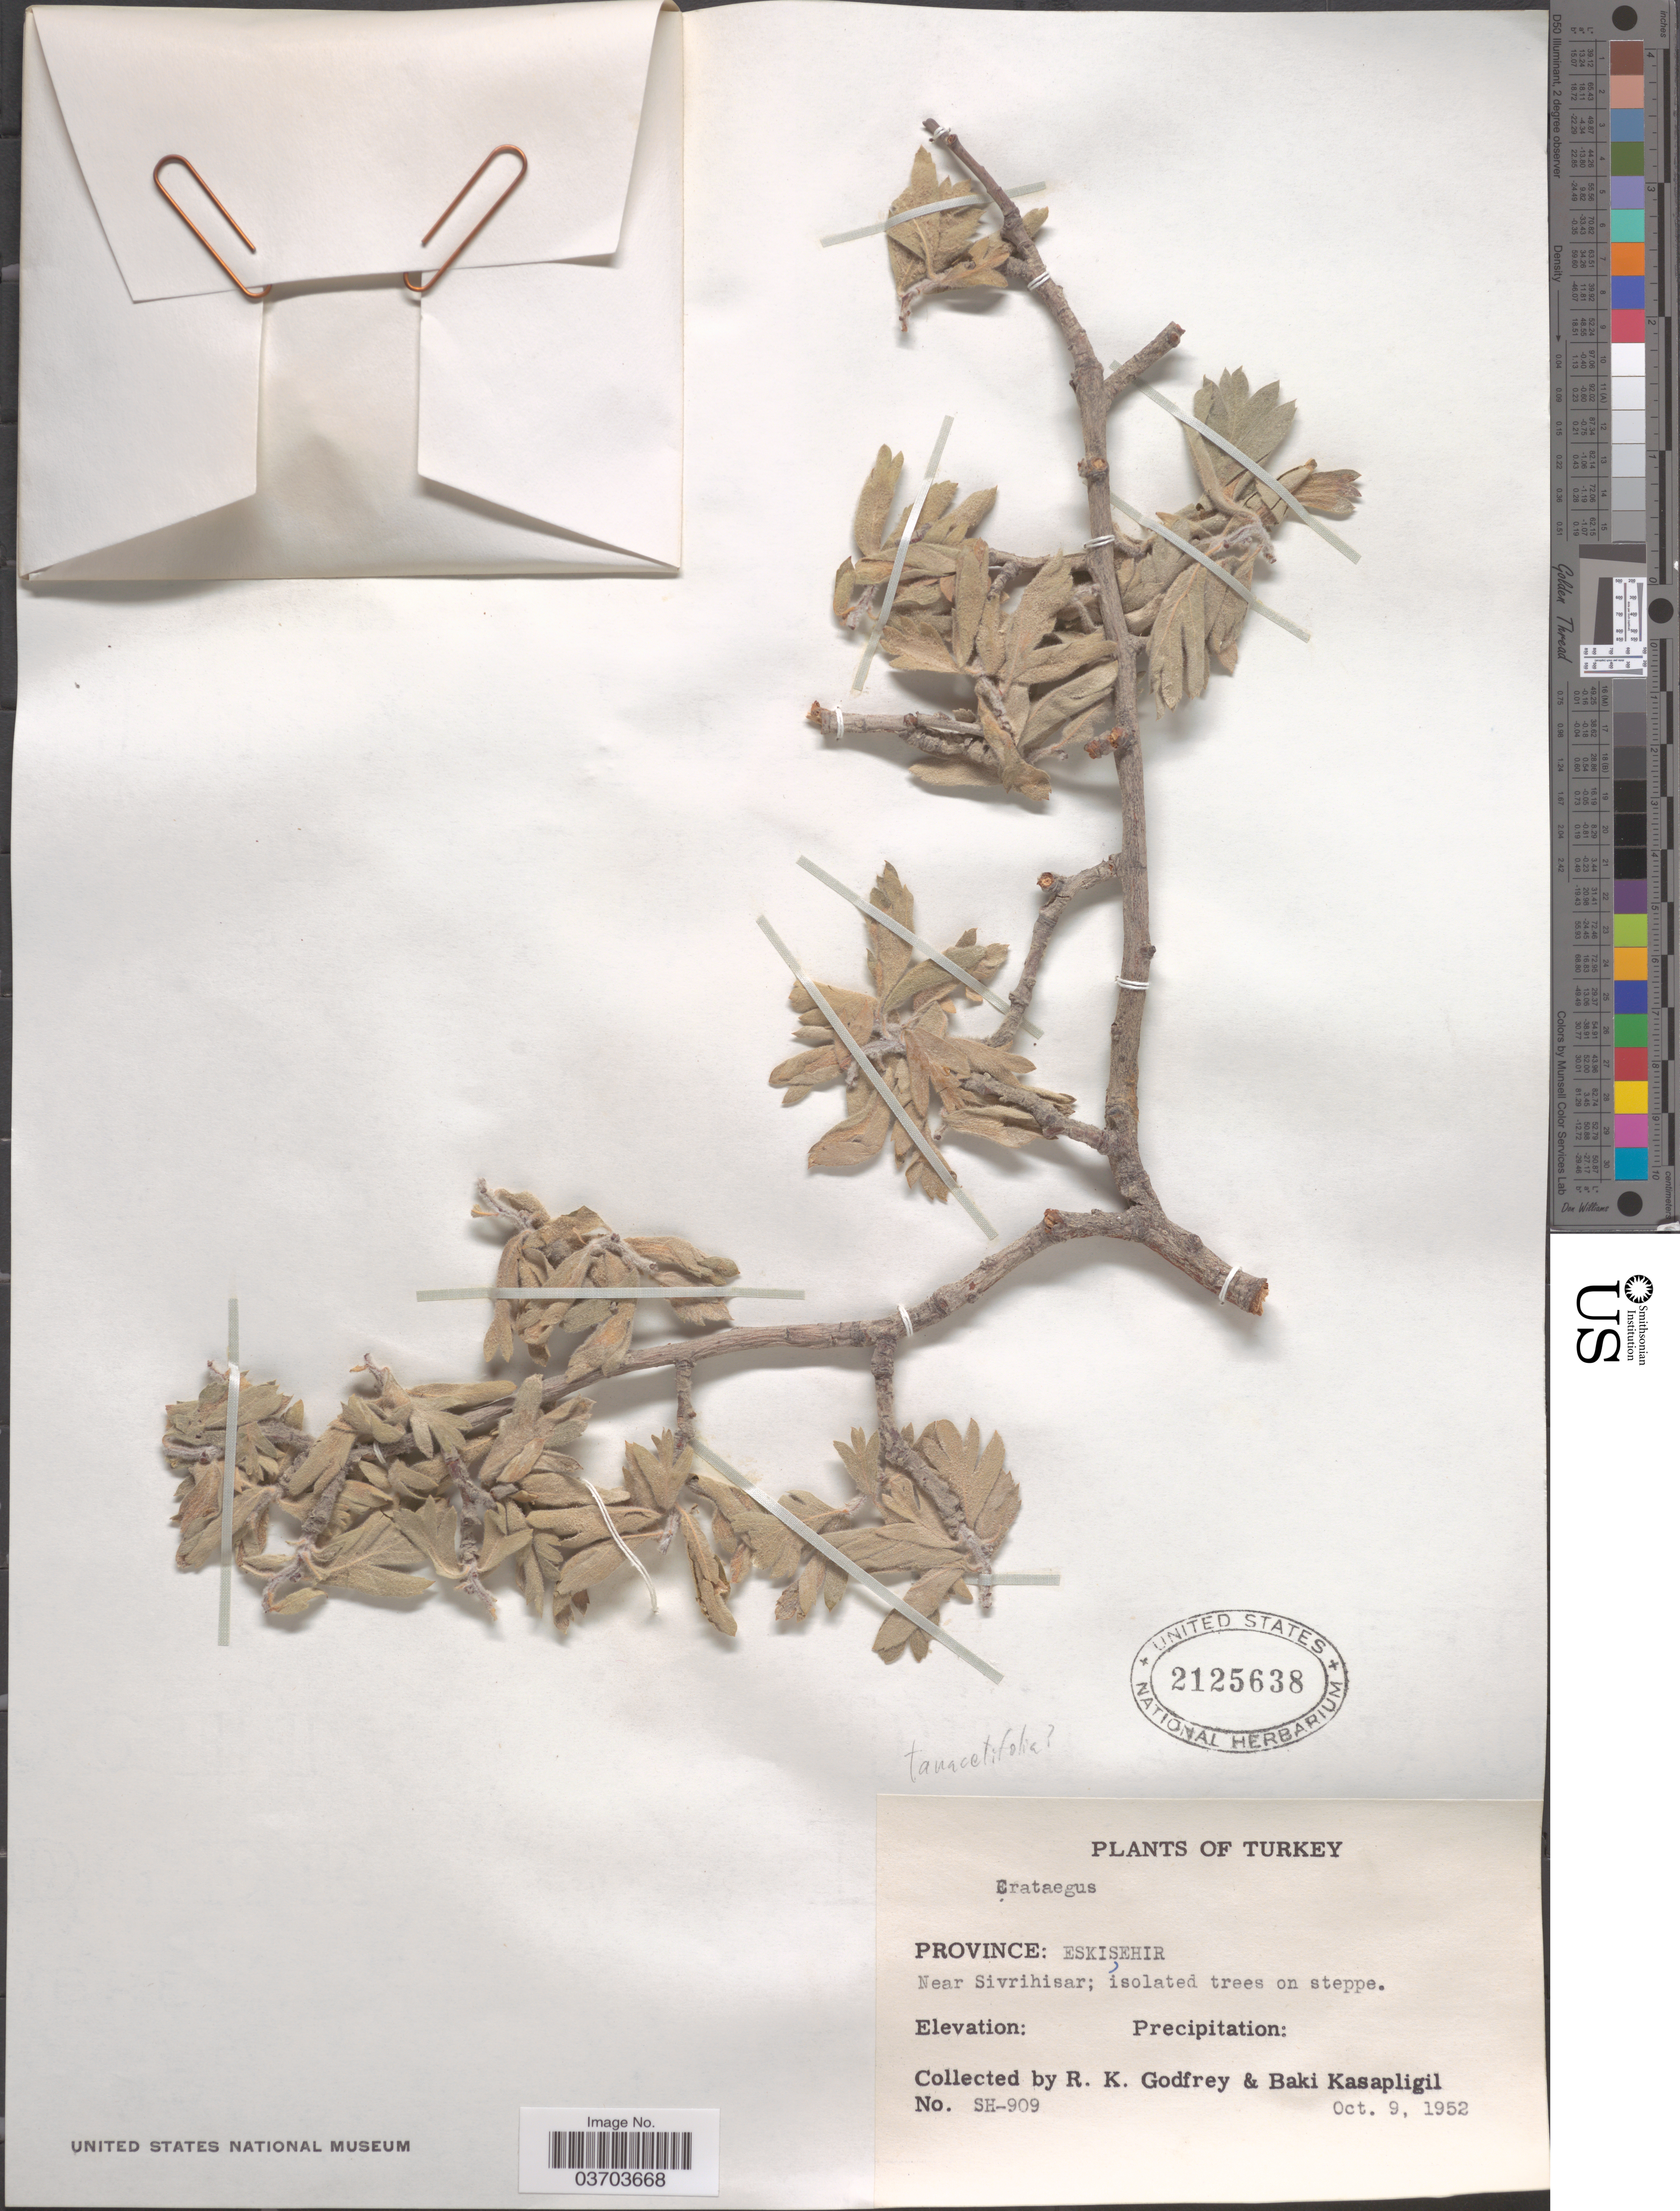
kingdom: Plantae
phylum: Tracheophyta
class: Magnoliopsida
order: Rosales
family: Rosaceae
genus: Crataegus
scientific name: Crataegus sp.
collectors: R. K. Godfrey & B. Kasapligil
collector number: SH-909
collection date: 1952-10-09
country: Turkey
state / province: Eskisehir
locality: Near Sivrihisar.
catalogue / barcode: US 2125638